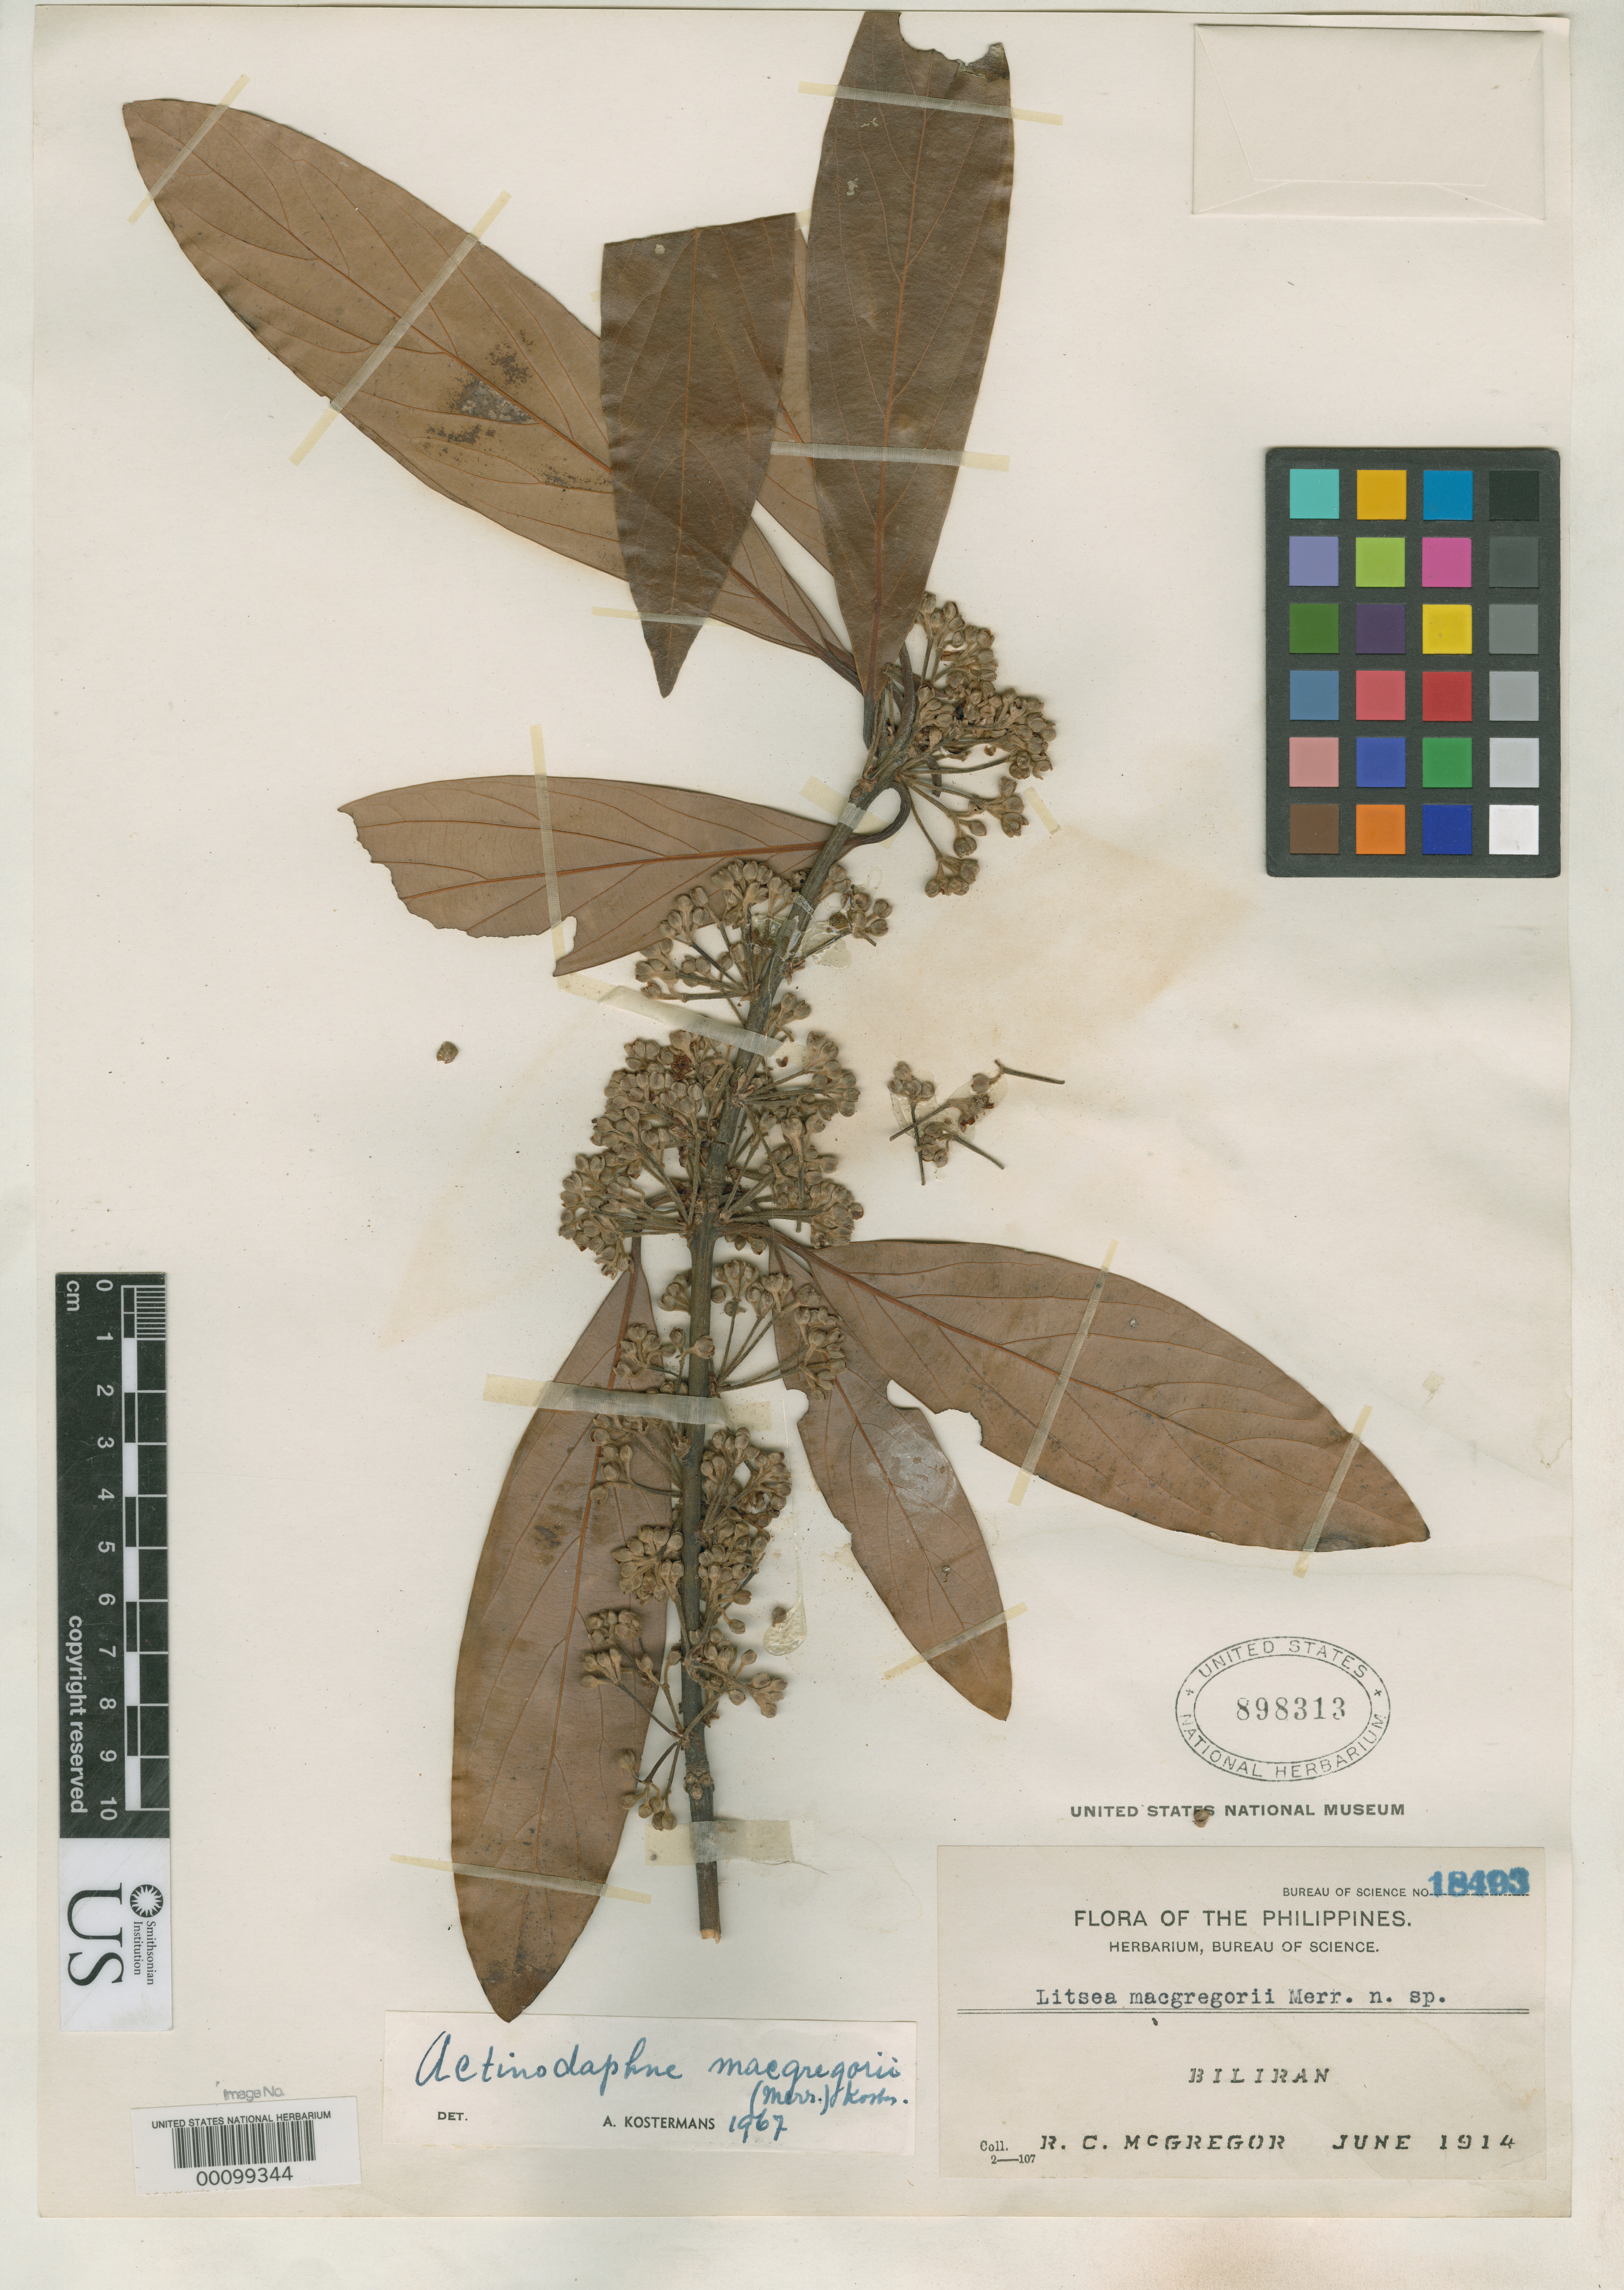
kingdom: Plantae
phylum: Tracheophyta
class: Magnoliopsida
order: Laurales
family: Lauraceae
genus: Litsea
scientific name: Litsea macgregorii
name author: Merr.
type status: Isotype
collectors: R. C. McGregor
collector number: Bur. Sci. 18493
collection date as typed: Jun 1914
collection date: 1914-06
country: Philippines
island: Leyte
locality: Biliran.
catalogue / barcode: US 898313